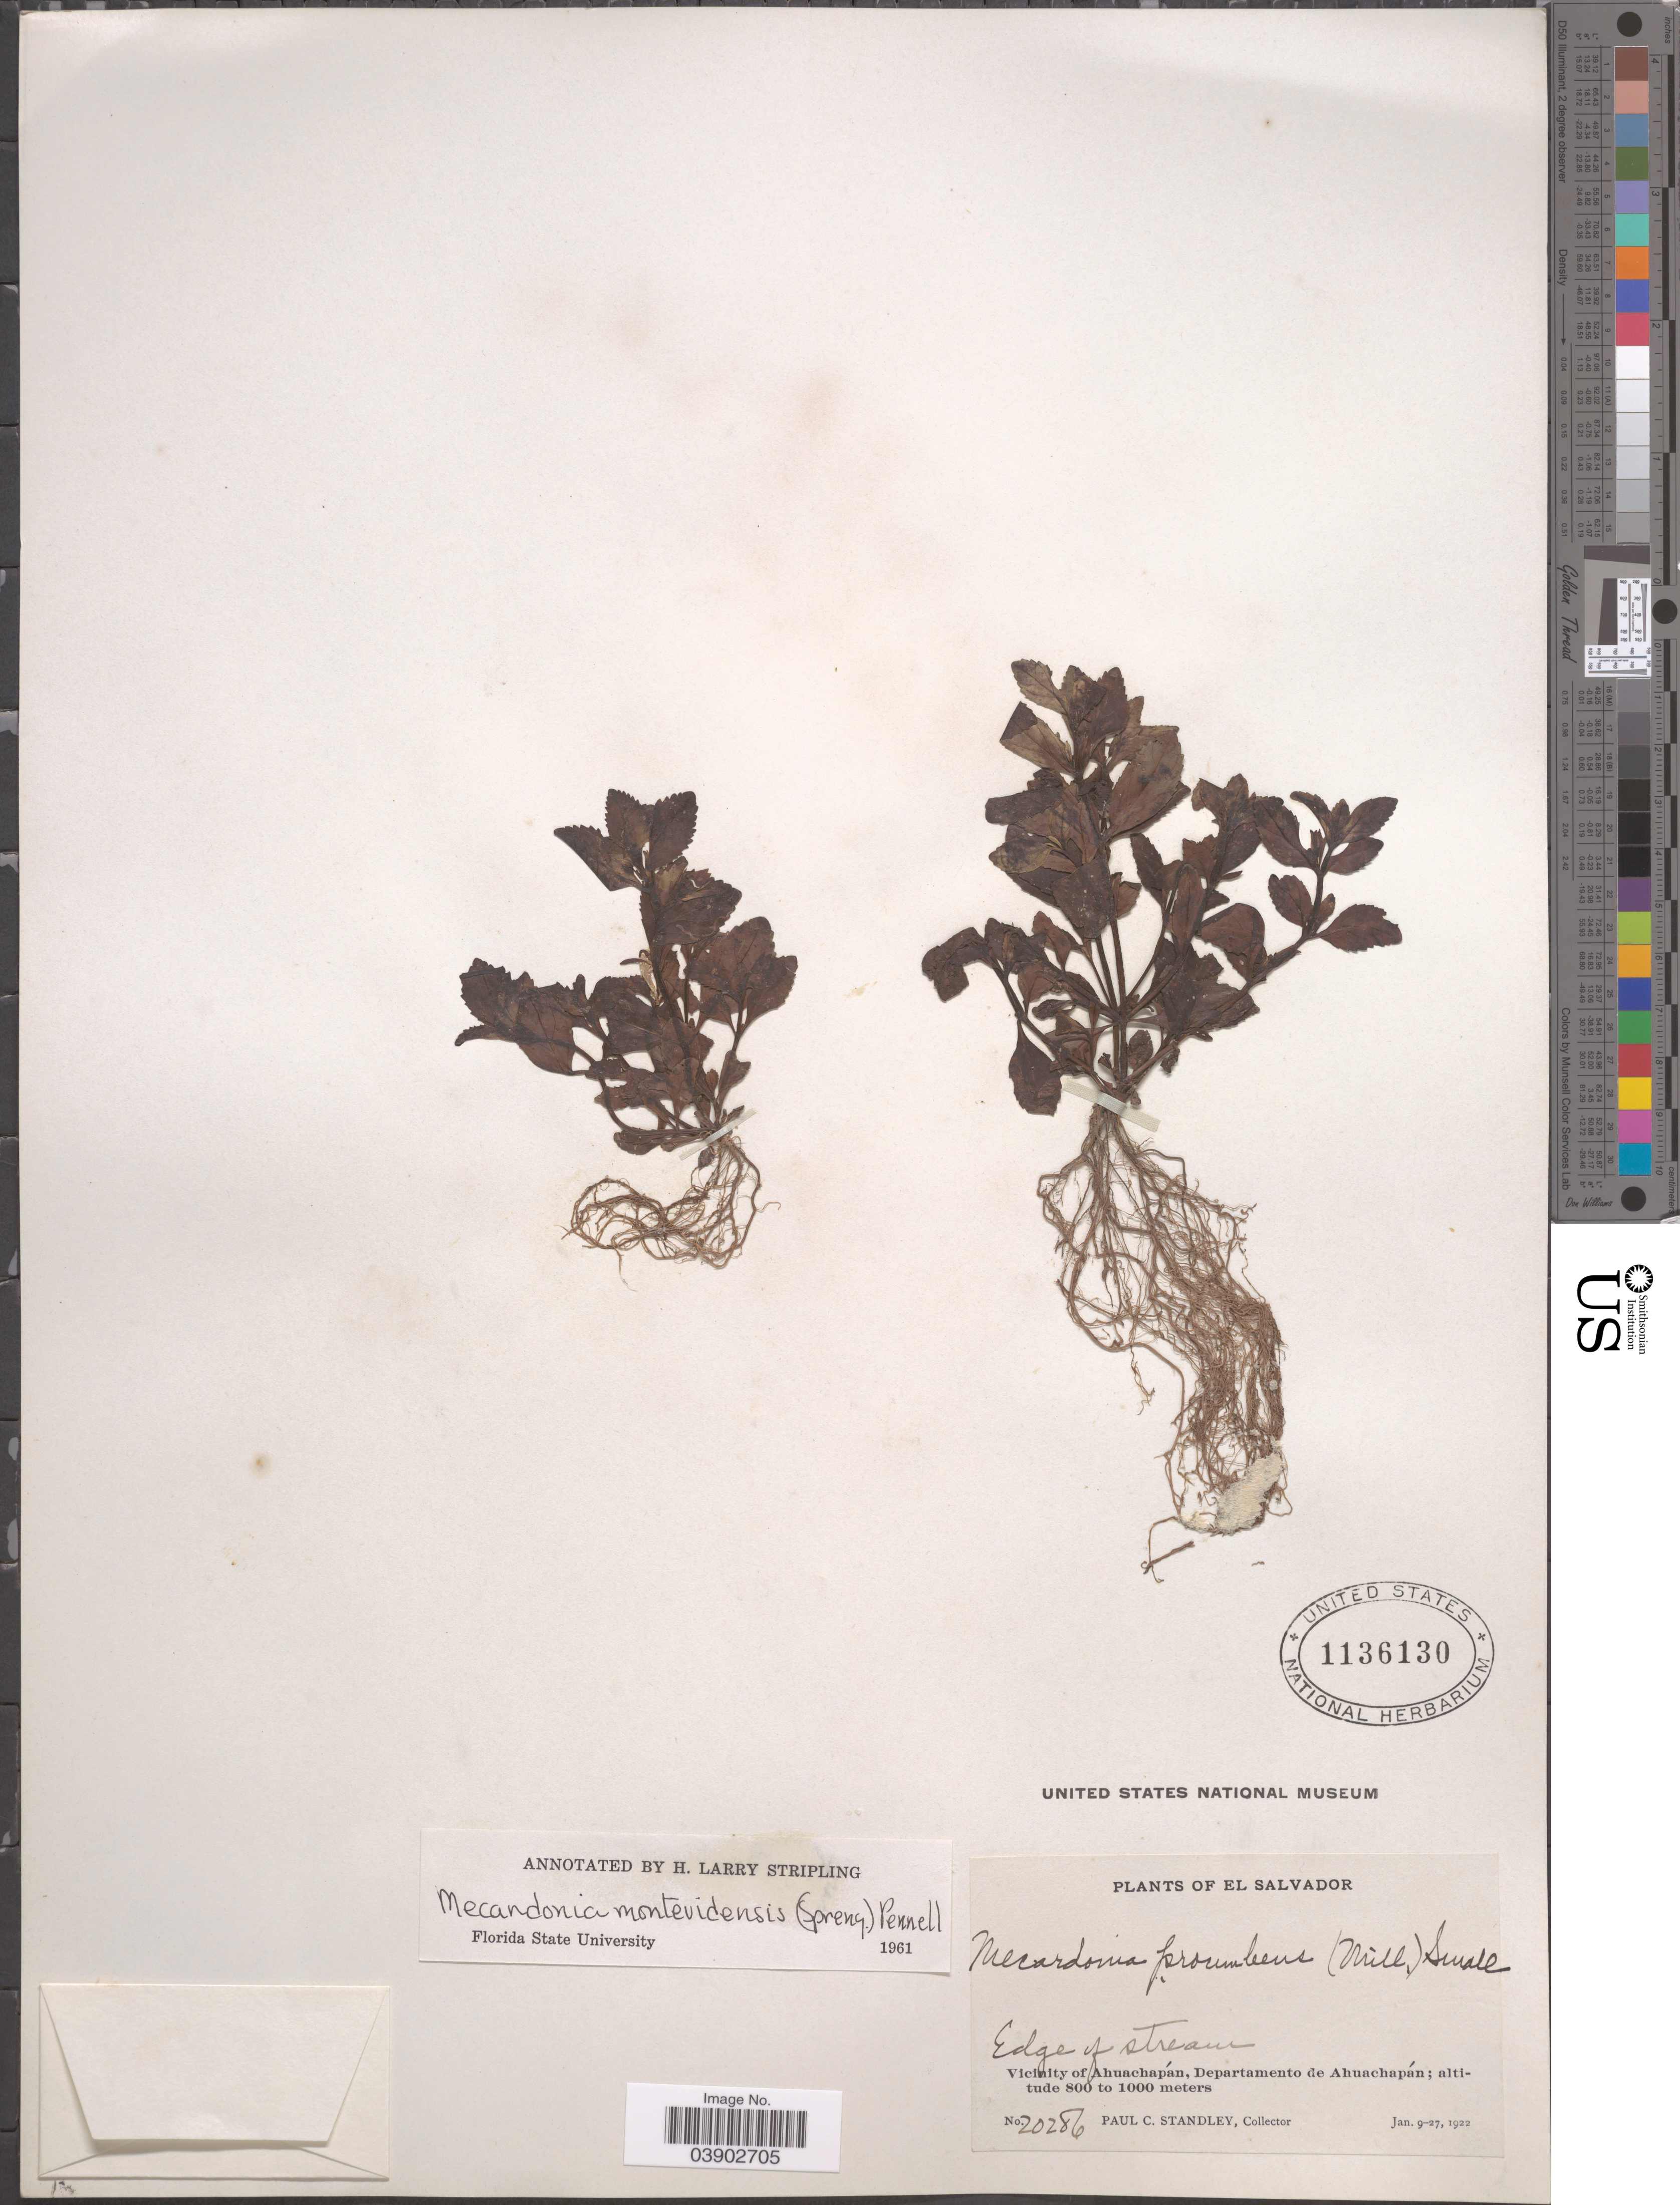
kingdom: Plantae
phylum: Tracheophyta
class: Magnoliopsida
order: Lamiales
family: Plantaginaceae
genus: Mecardonia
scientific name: Mecardonia procumbens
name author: (Mill.) Small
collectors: P. C. Standley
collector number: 20286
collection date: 1922-01-09/1922-01-27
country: El Salvador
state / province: Ahuachapan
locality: Vicinity of Ahuachapán, Departamento de Ahuachapán.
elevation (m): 800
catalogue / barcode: US 1136130